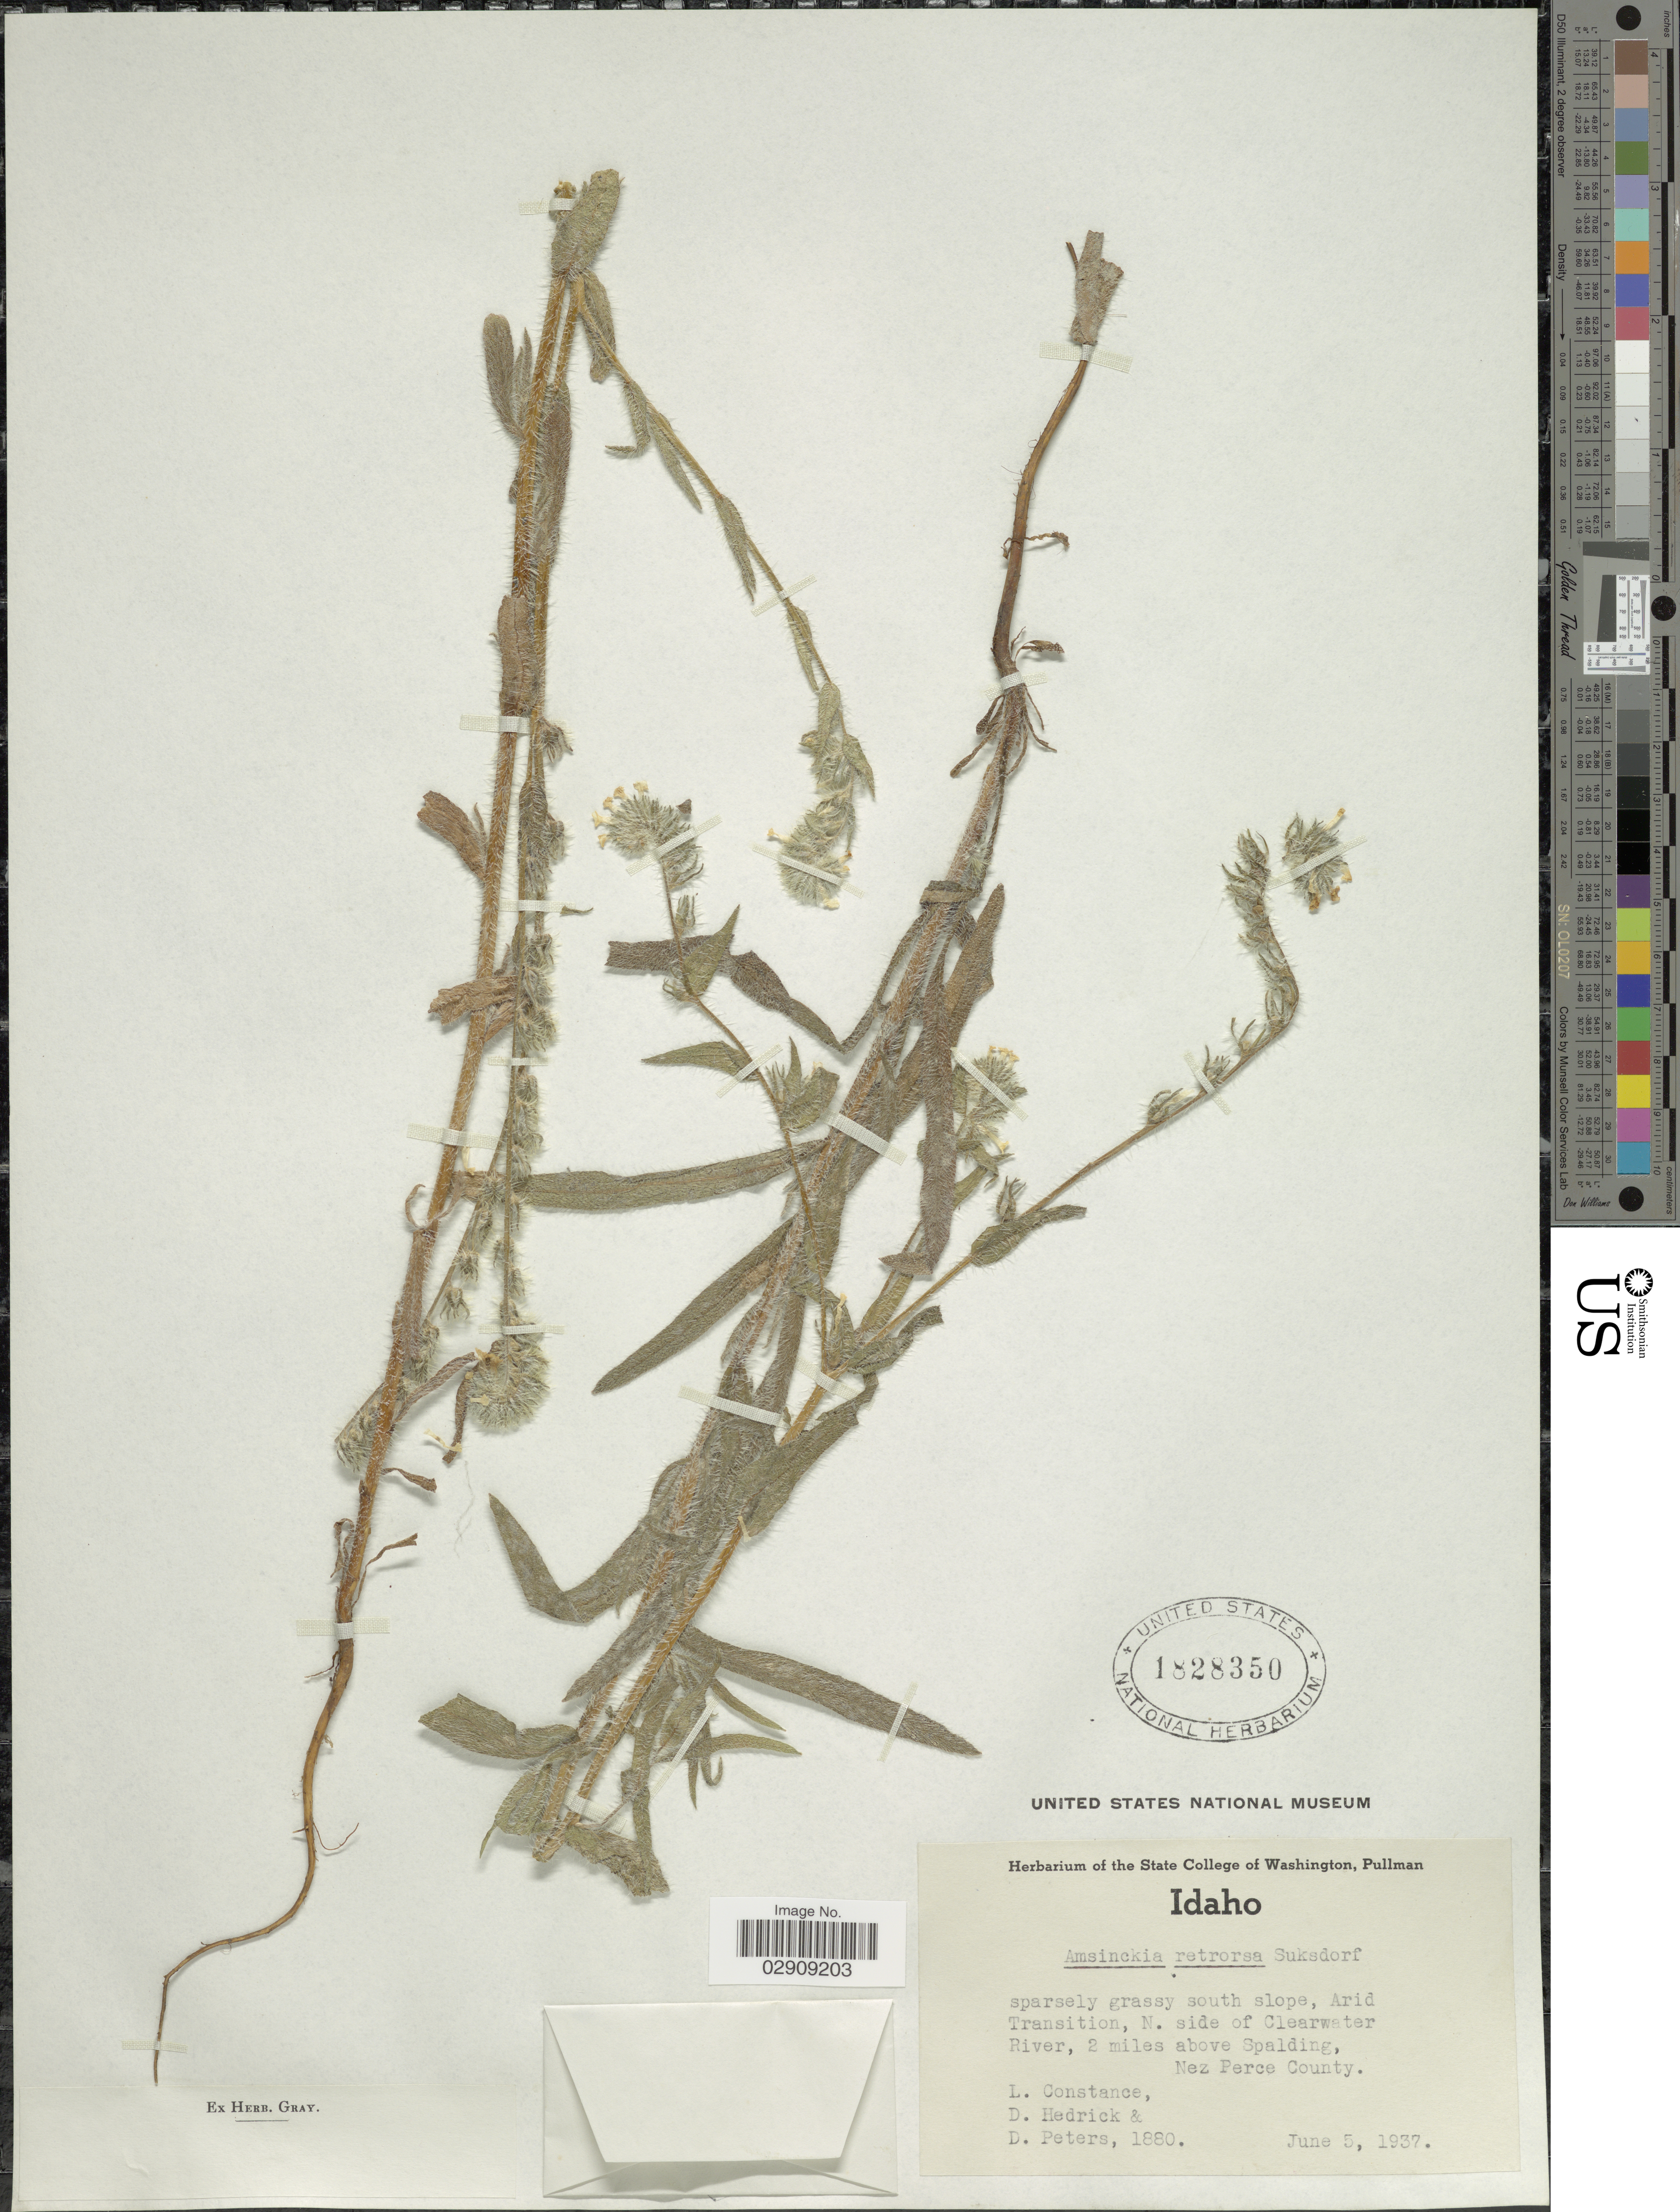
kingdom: Plantae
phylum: Tracheophyta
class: Magnoliopsida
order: Boraginales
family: Boraginaceae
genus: Amsinckia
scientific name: Amsinckia menziesii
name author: A. Nelson & J.F. Macbr.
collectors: L. Constance, D. Hedrick & D. Peters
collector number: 1880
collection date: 1937-06-05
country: United States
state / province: Idaho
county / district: Nez Perce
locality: Arid Transition, N. side of Clearwater River, 2 miles above Spalding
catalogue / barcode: US 1828350